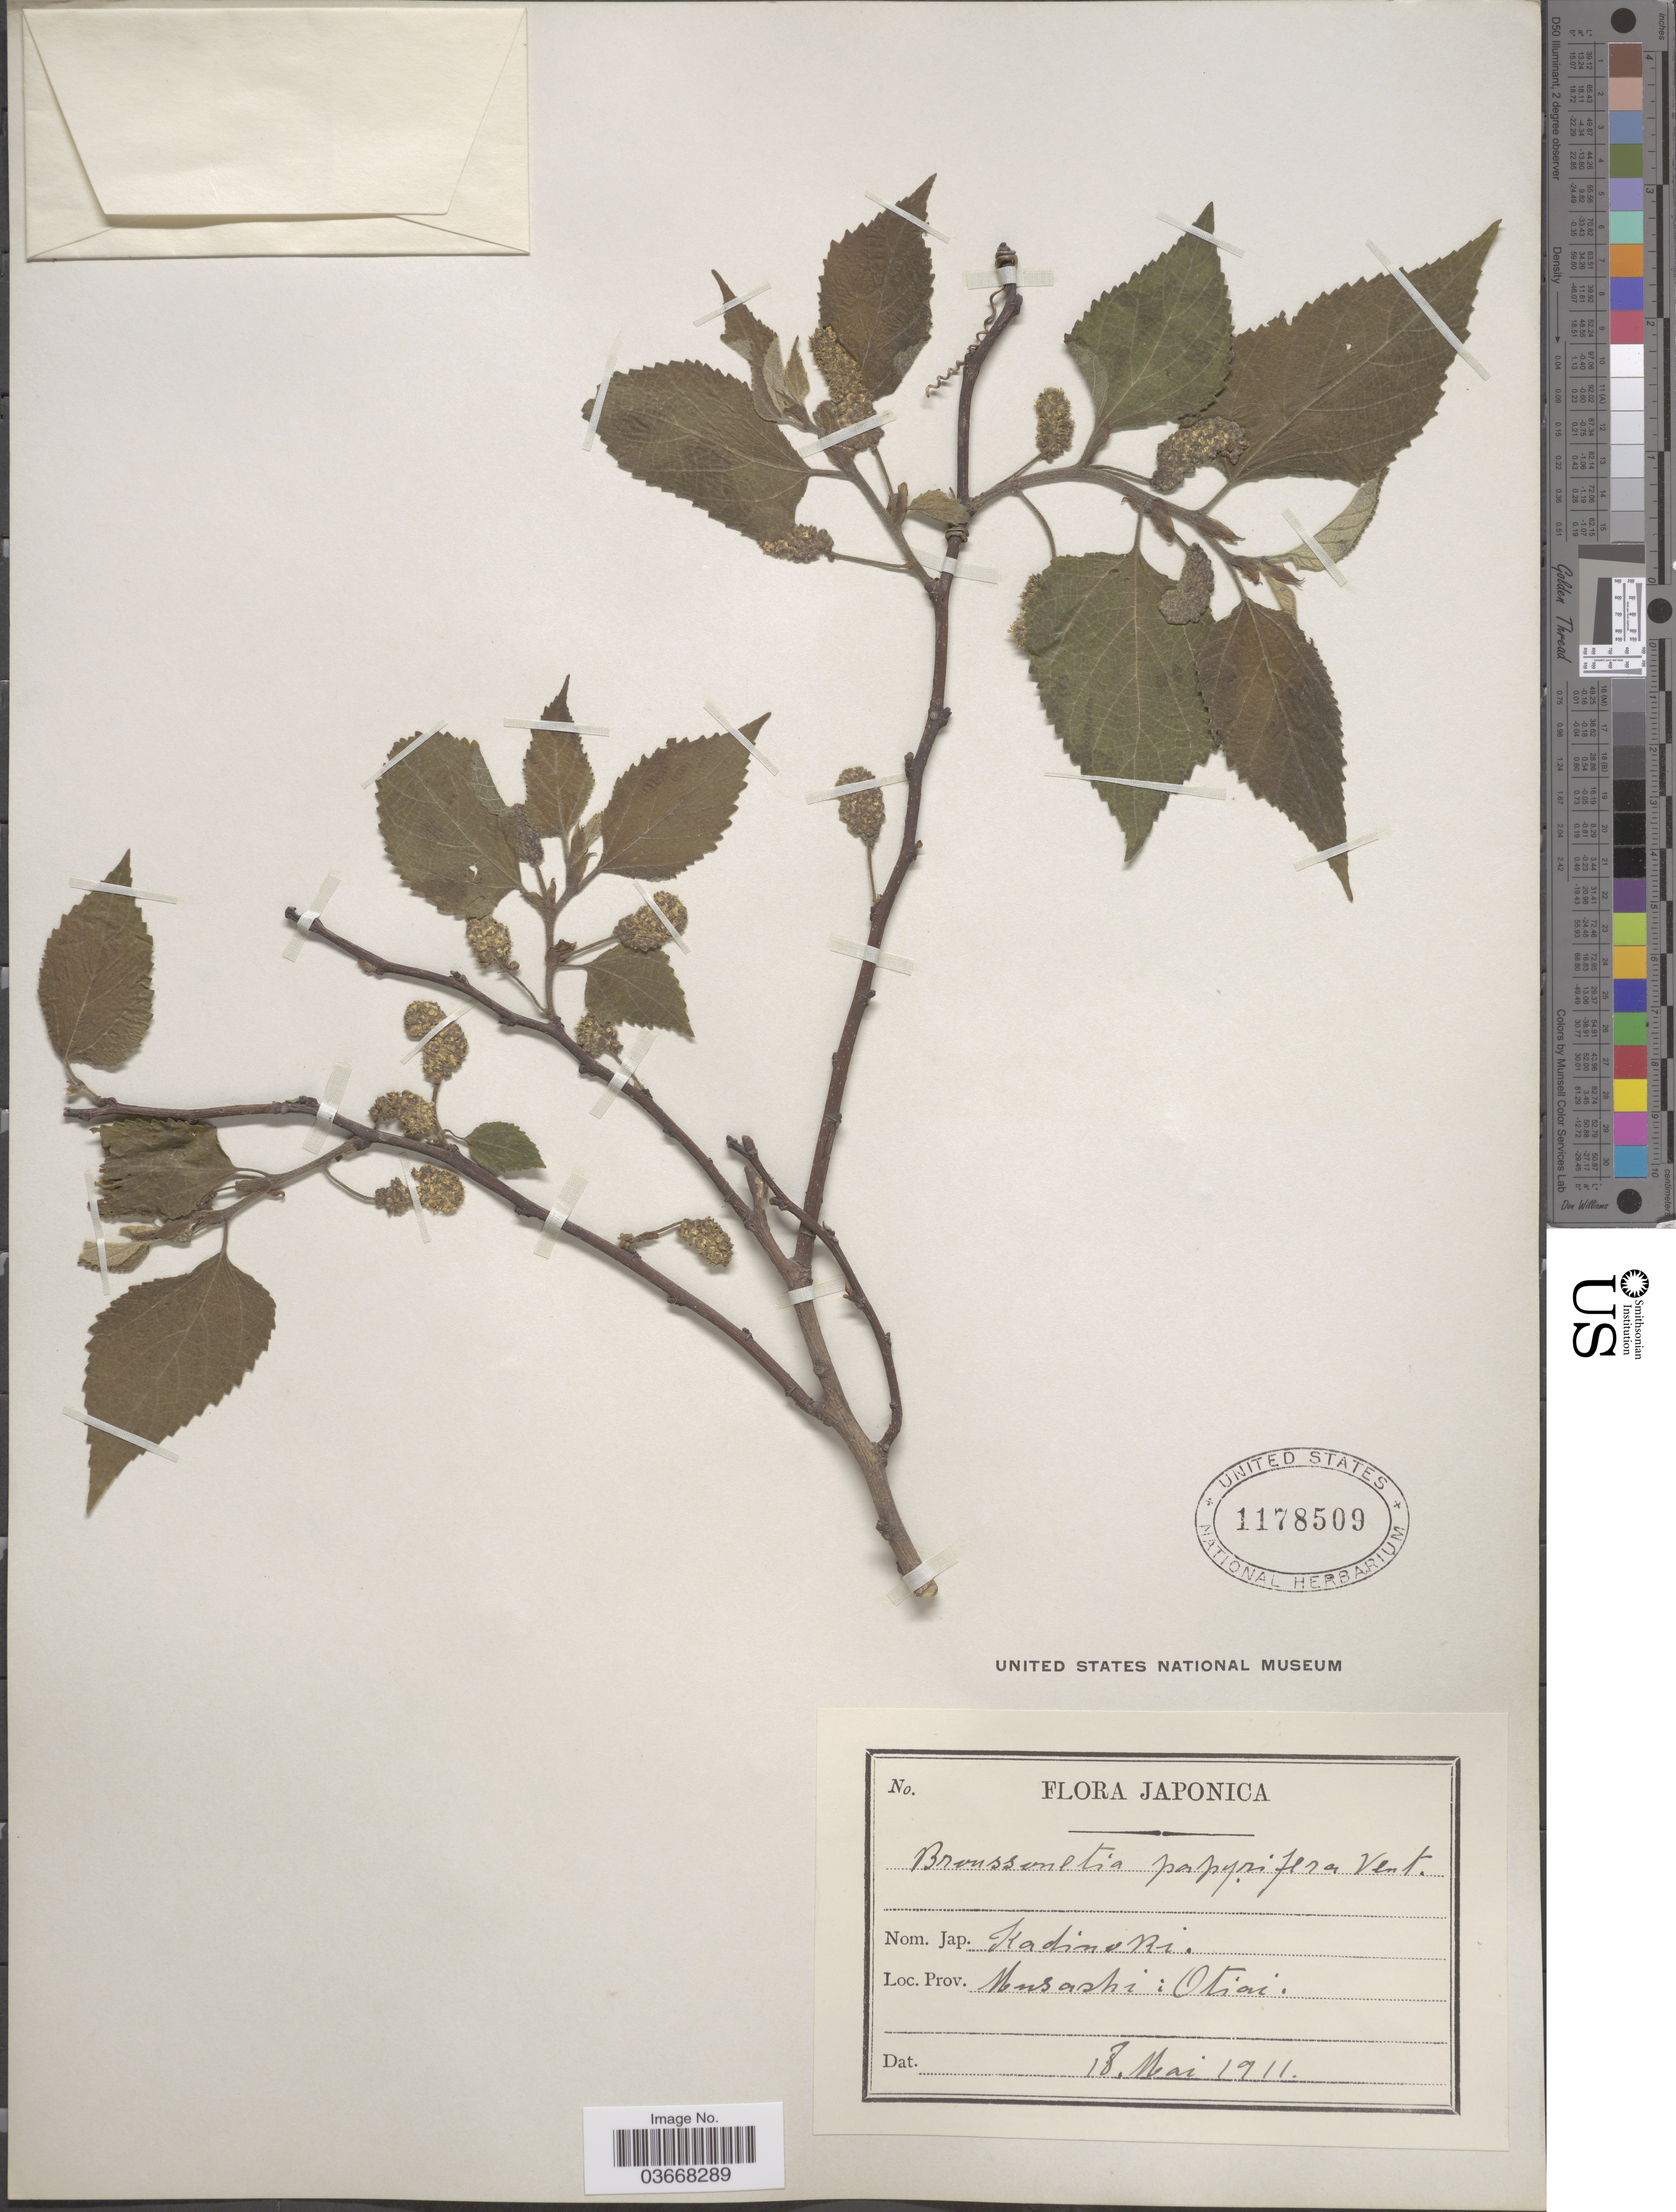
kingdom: Plantae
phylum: Tracheophyta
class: Magnoliopsida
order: Rosales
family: Moraceae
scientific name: Broussoneta papyrifera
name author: (L.) L'Hér. ex Vent.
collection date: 1911-05-18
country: Japan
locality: Prov. Musashi: Otiai.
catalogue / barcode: US 1178509